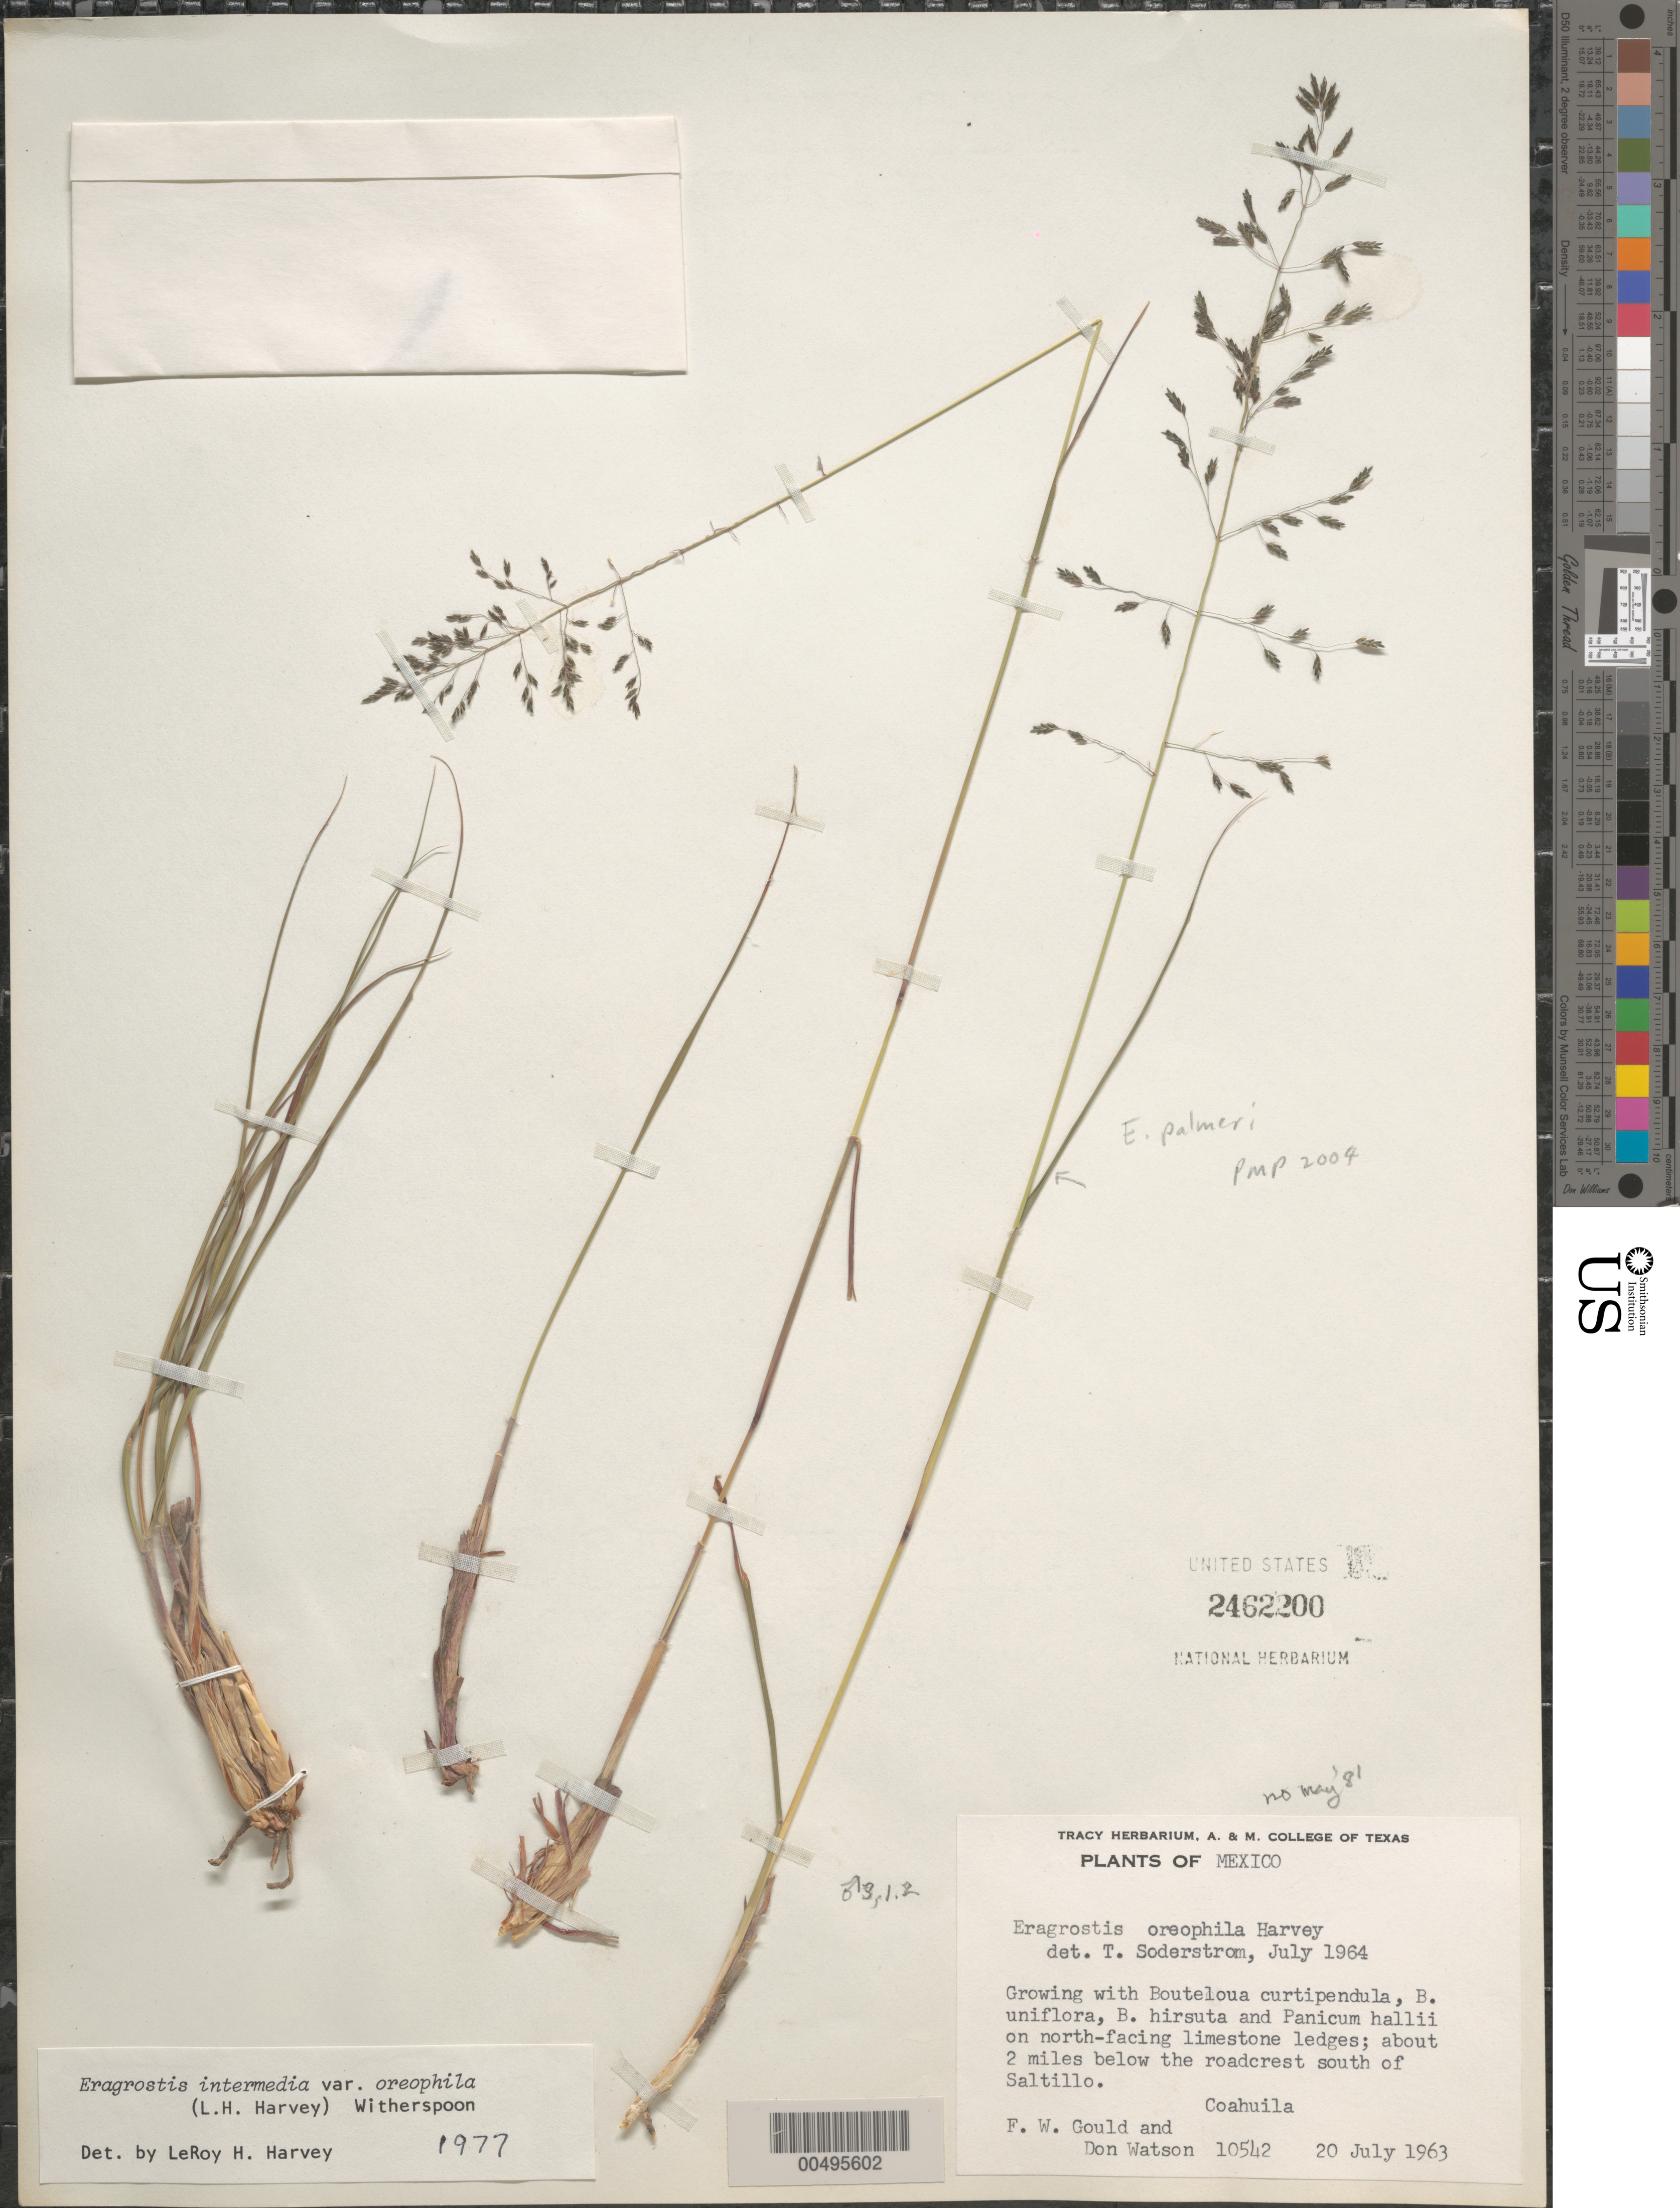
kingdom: Plantae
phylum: Tracheophyta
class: Liliopsida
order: Poales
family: Poaceae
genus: Eragrostis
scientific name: Eragrostis intermedia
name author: Hitchc.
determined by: Harvey, L. H.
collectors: F. W. Gould & D. Watson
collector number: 10542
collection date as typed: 20 Jul 1963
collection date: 1963-07-20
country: Mexico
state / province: Coahuila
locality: About 2 mi below the roadcrest S of Saltillo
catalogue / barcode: US 2462200